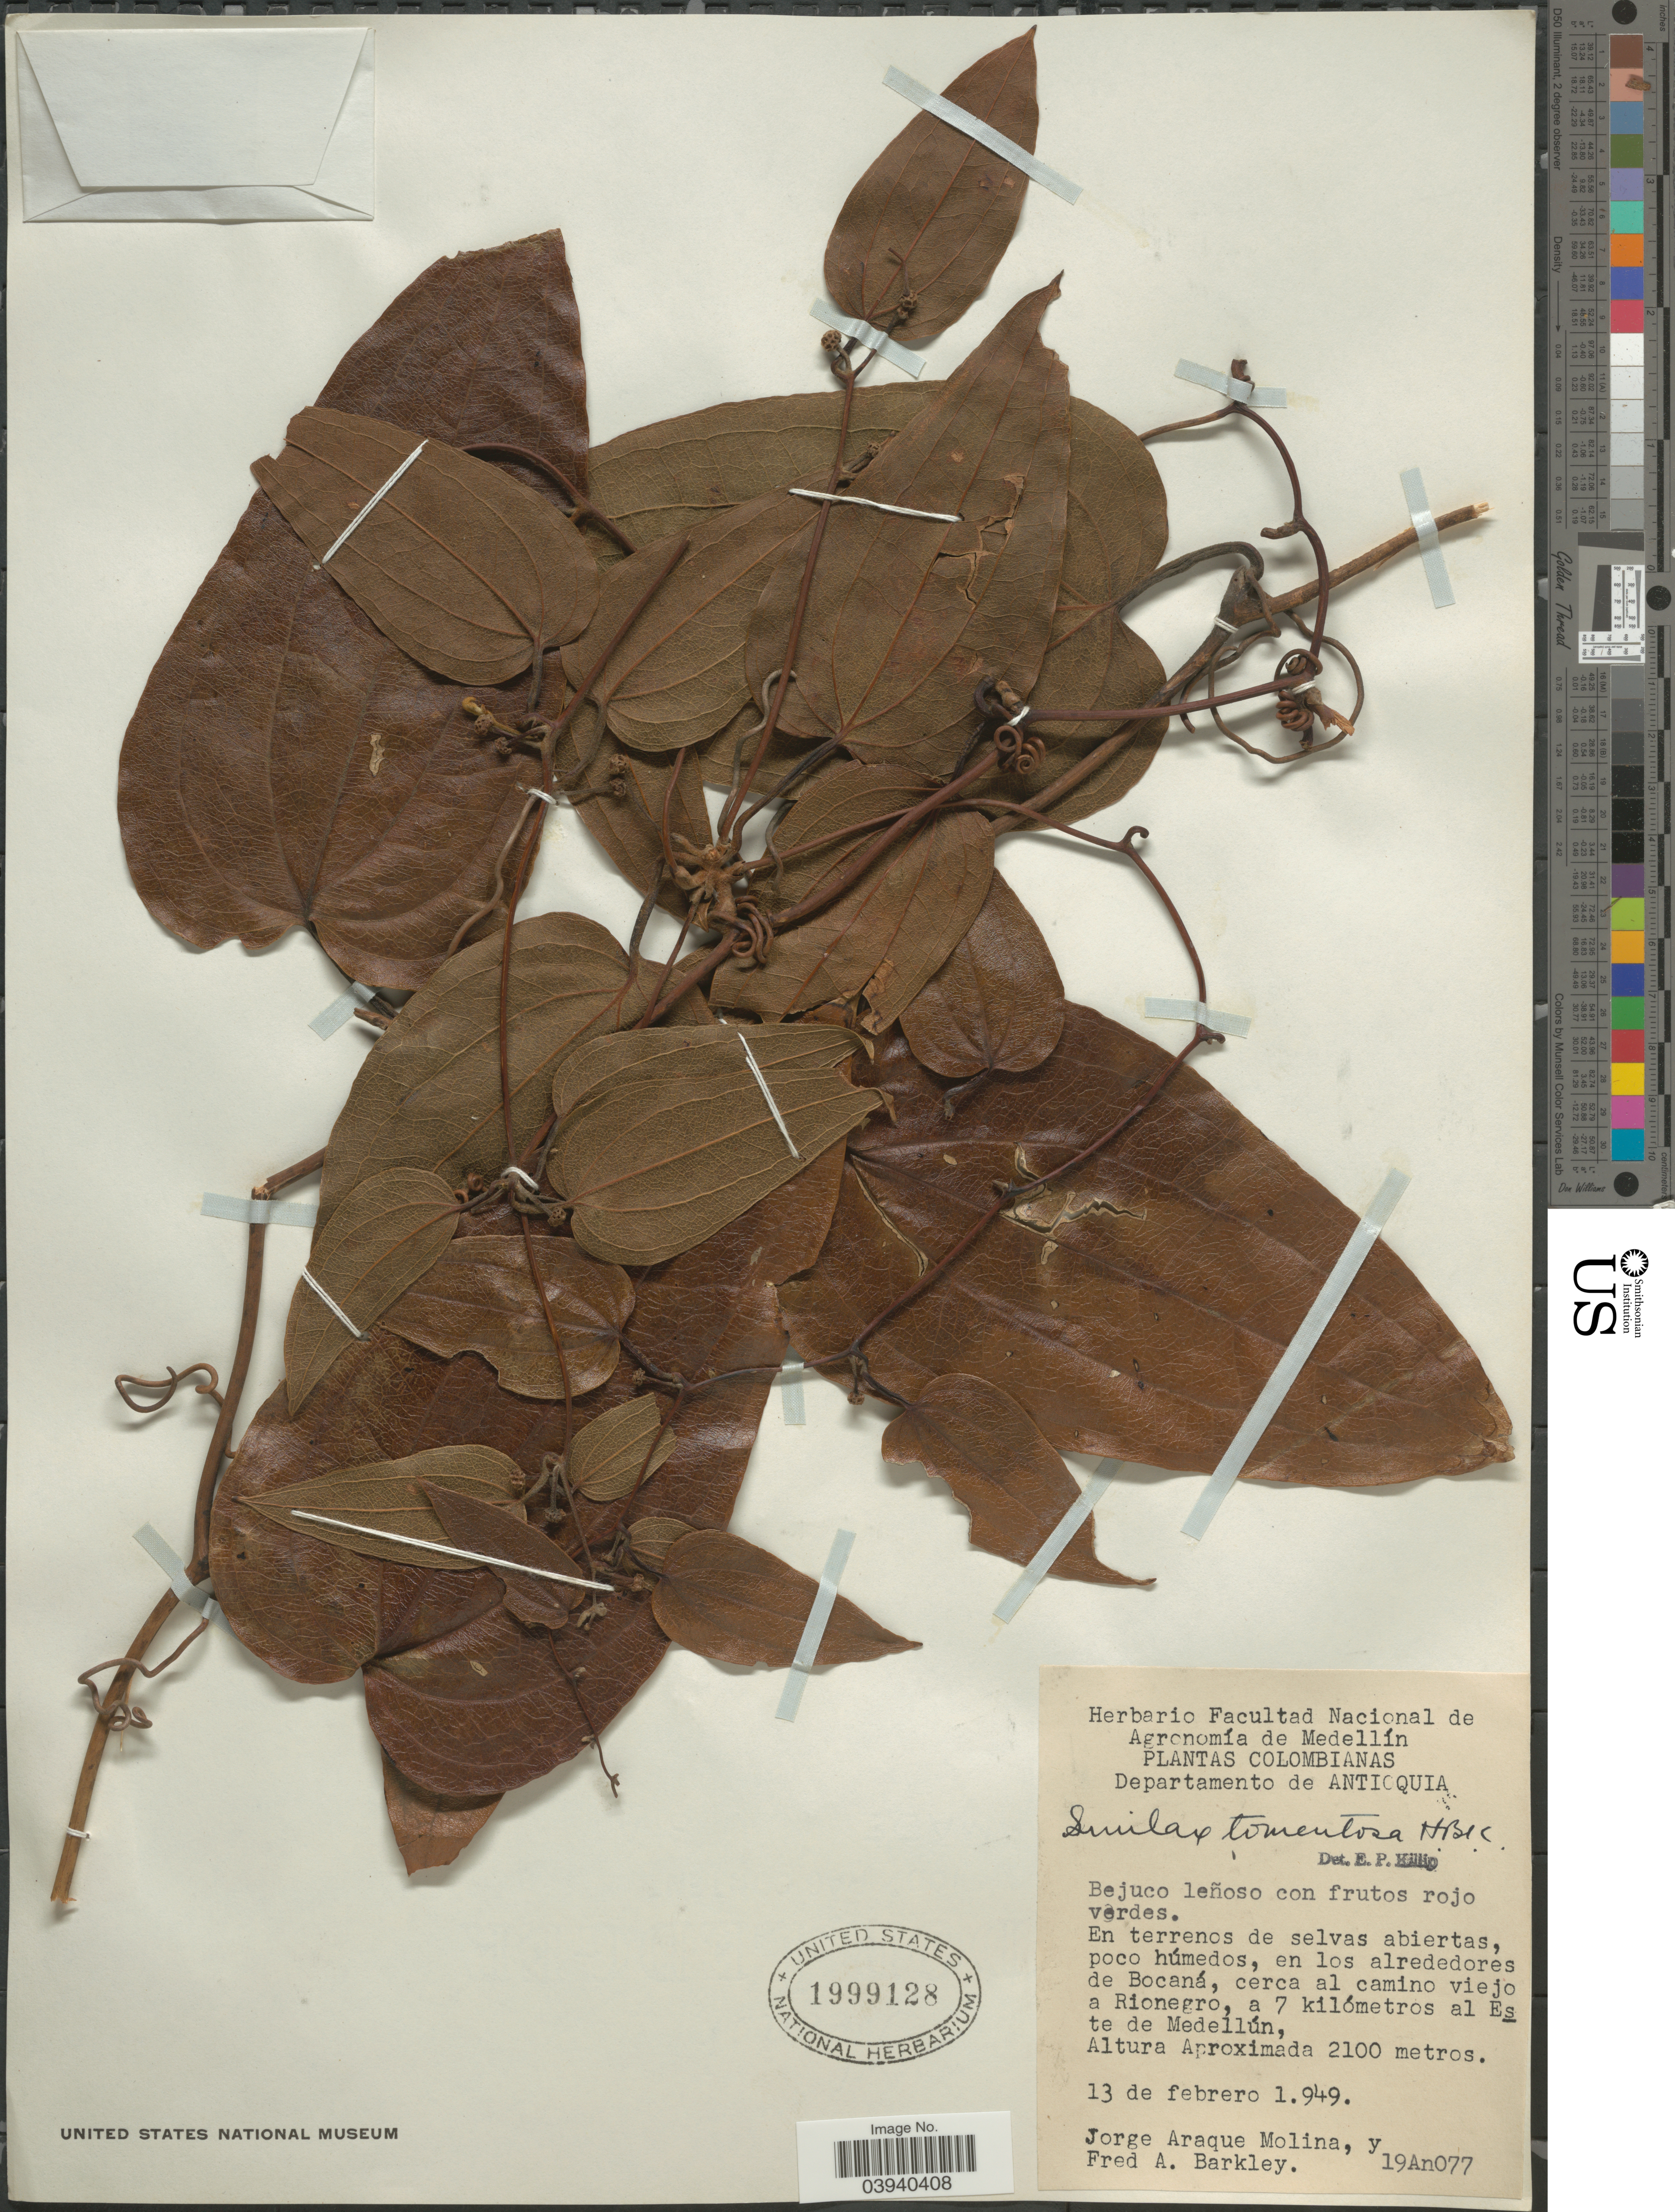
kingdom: Plantae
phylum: Tracheophyta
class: Liliopsida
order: Liliales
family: Smilacaceae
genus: Smilax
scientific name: Smilax tomentosa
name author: Kunth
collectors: J. Araque Molina & F. A. Barkley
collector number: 19An077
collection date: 1949-02-13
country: Colombia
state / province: Antioquia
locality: Departamento de Antioquia. En terrenos de selvas abiertas, poco húmedos, en los alrededores de Bocaná, cerca al camino viejo a Rionegro, a 7 kilómetros al Este de Medellún.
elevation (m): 2100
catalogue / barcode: US 1999128